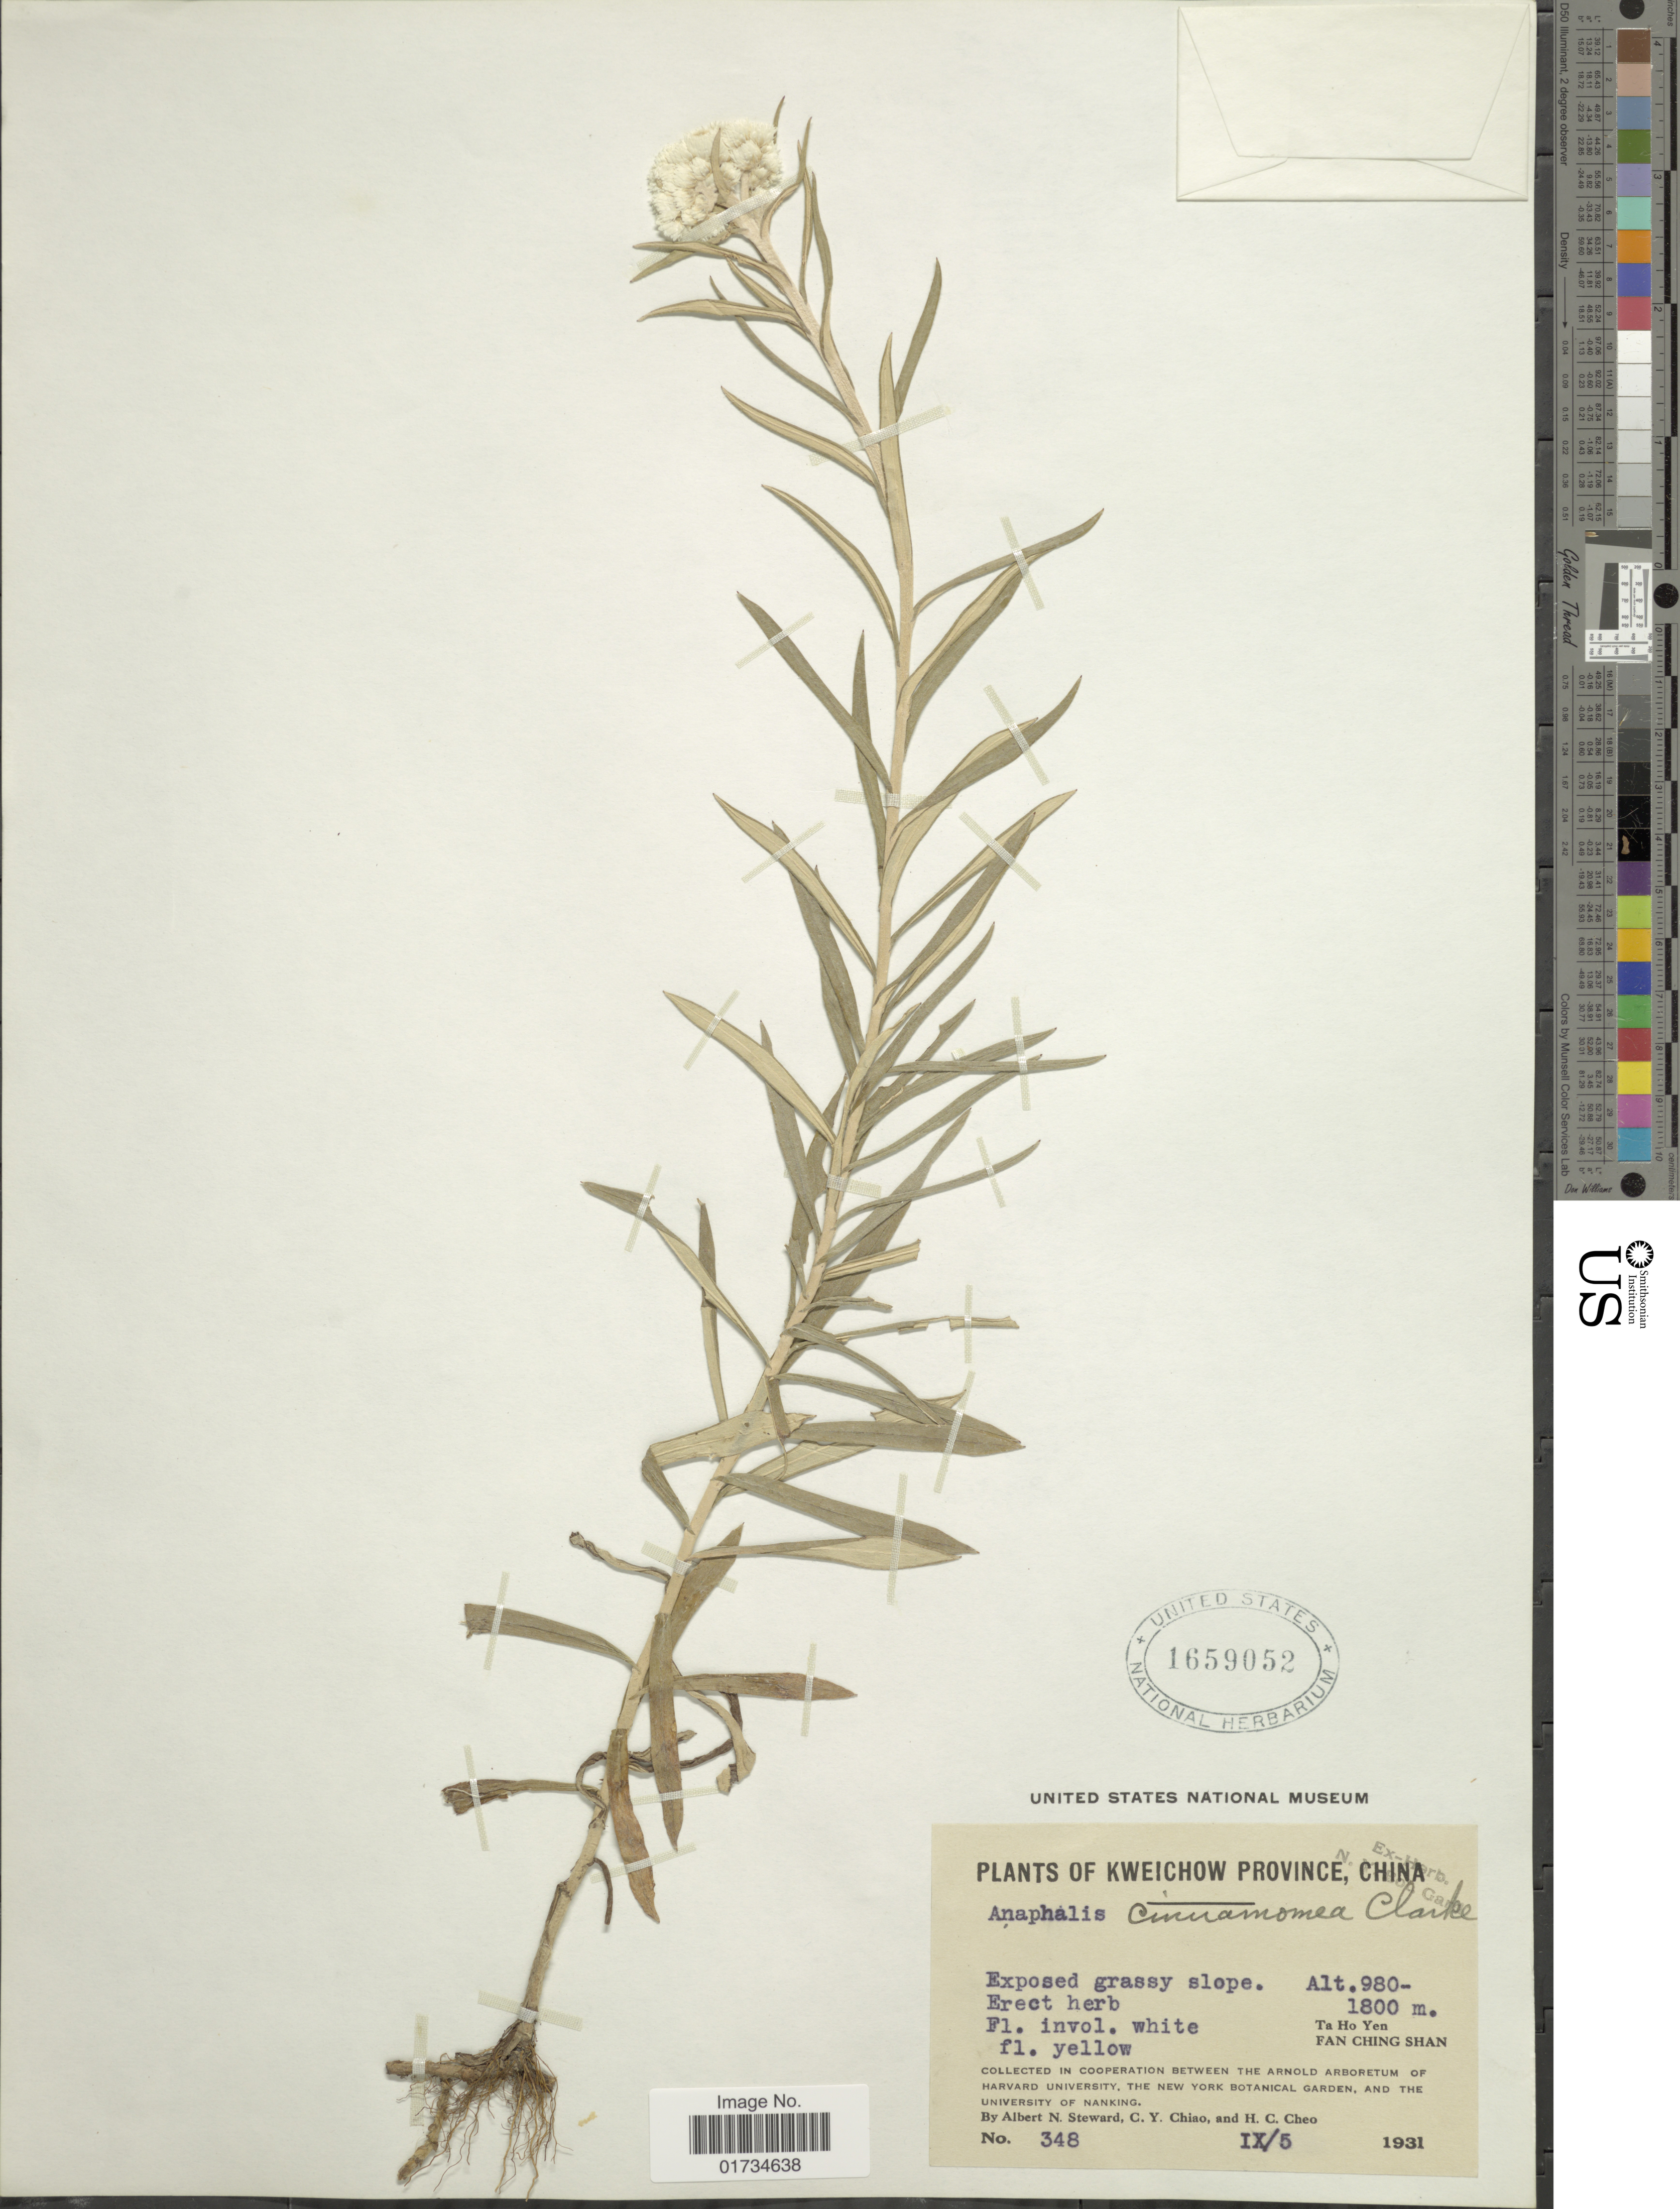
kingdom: Plantae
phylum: Tracheophyta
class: Magnoliopsida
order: Asterales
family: Asteraceae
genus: Anaphalis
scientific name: Anaphalis margaritacea var. cinnamomea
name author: (DC.) Herder & Maxim.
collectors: A. N. Steward, C. Y. Chiao & H. Cheo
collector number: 348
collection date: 1931-09-25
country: China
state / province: Guizhou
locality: Kweichow Province, China. Ta Ho Yen. Fan Ching Shan.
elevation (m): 980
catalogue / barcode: US 1659052